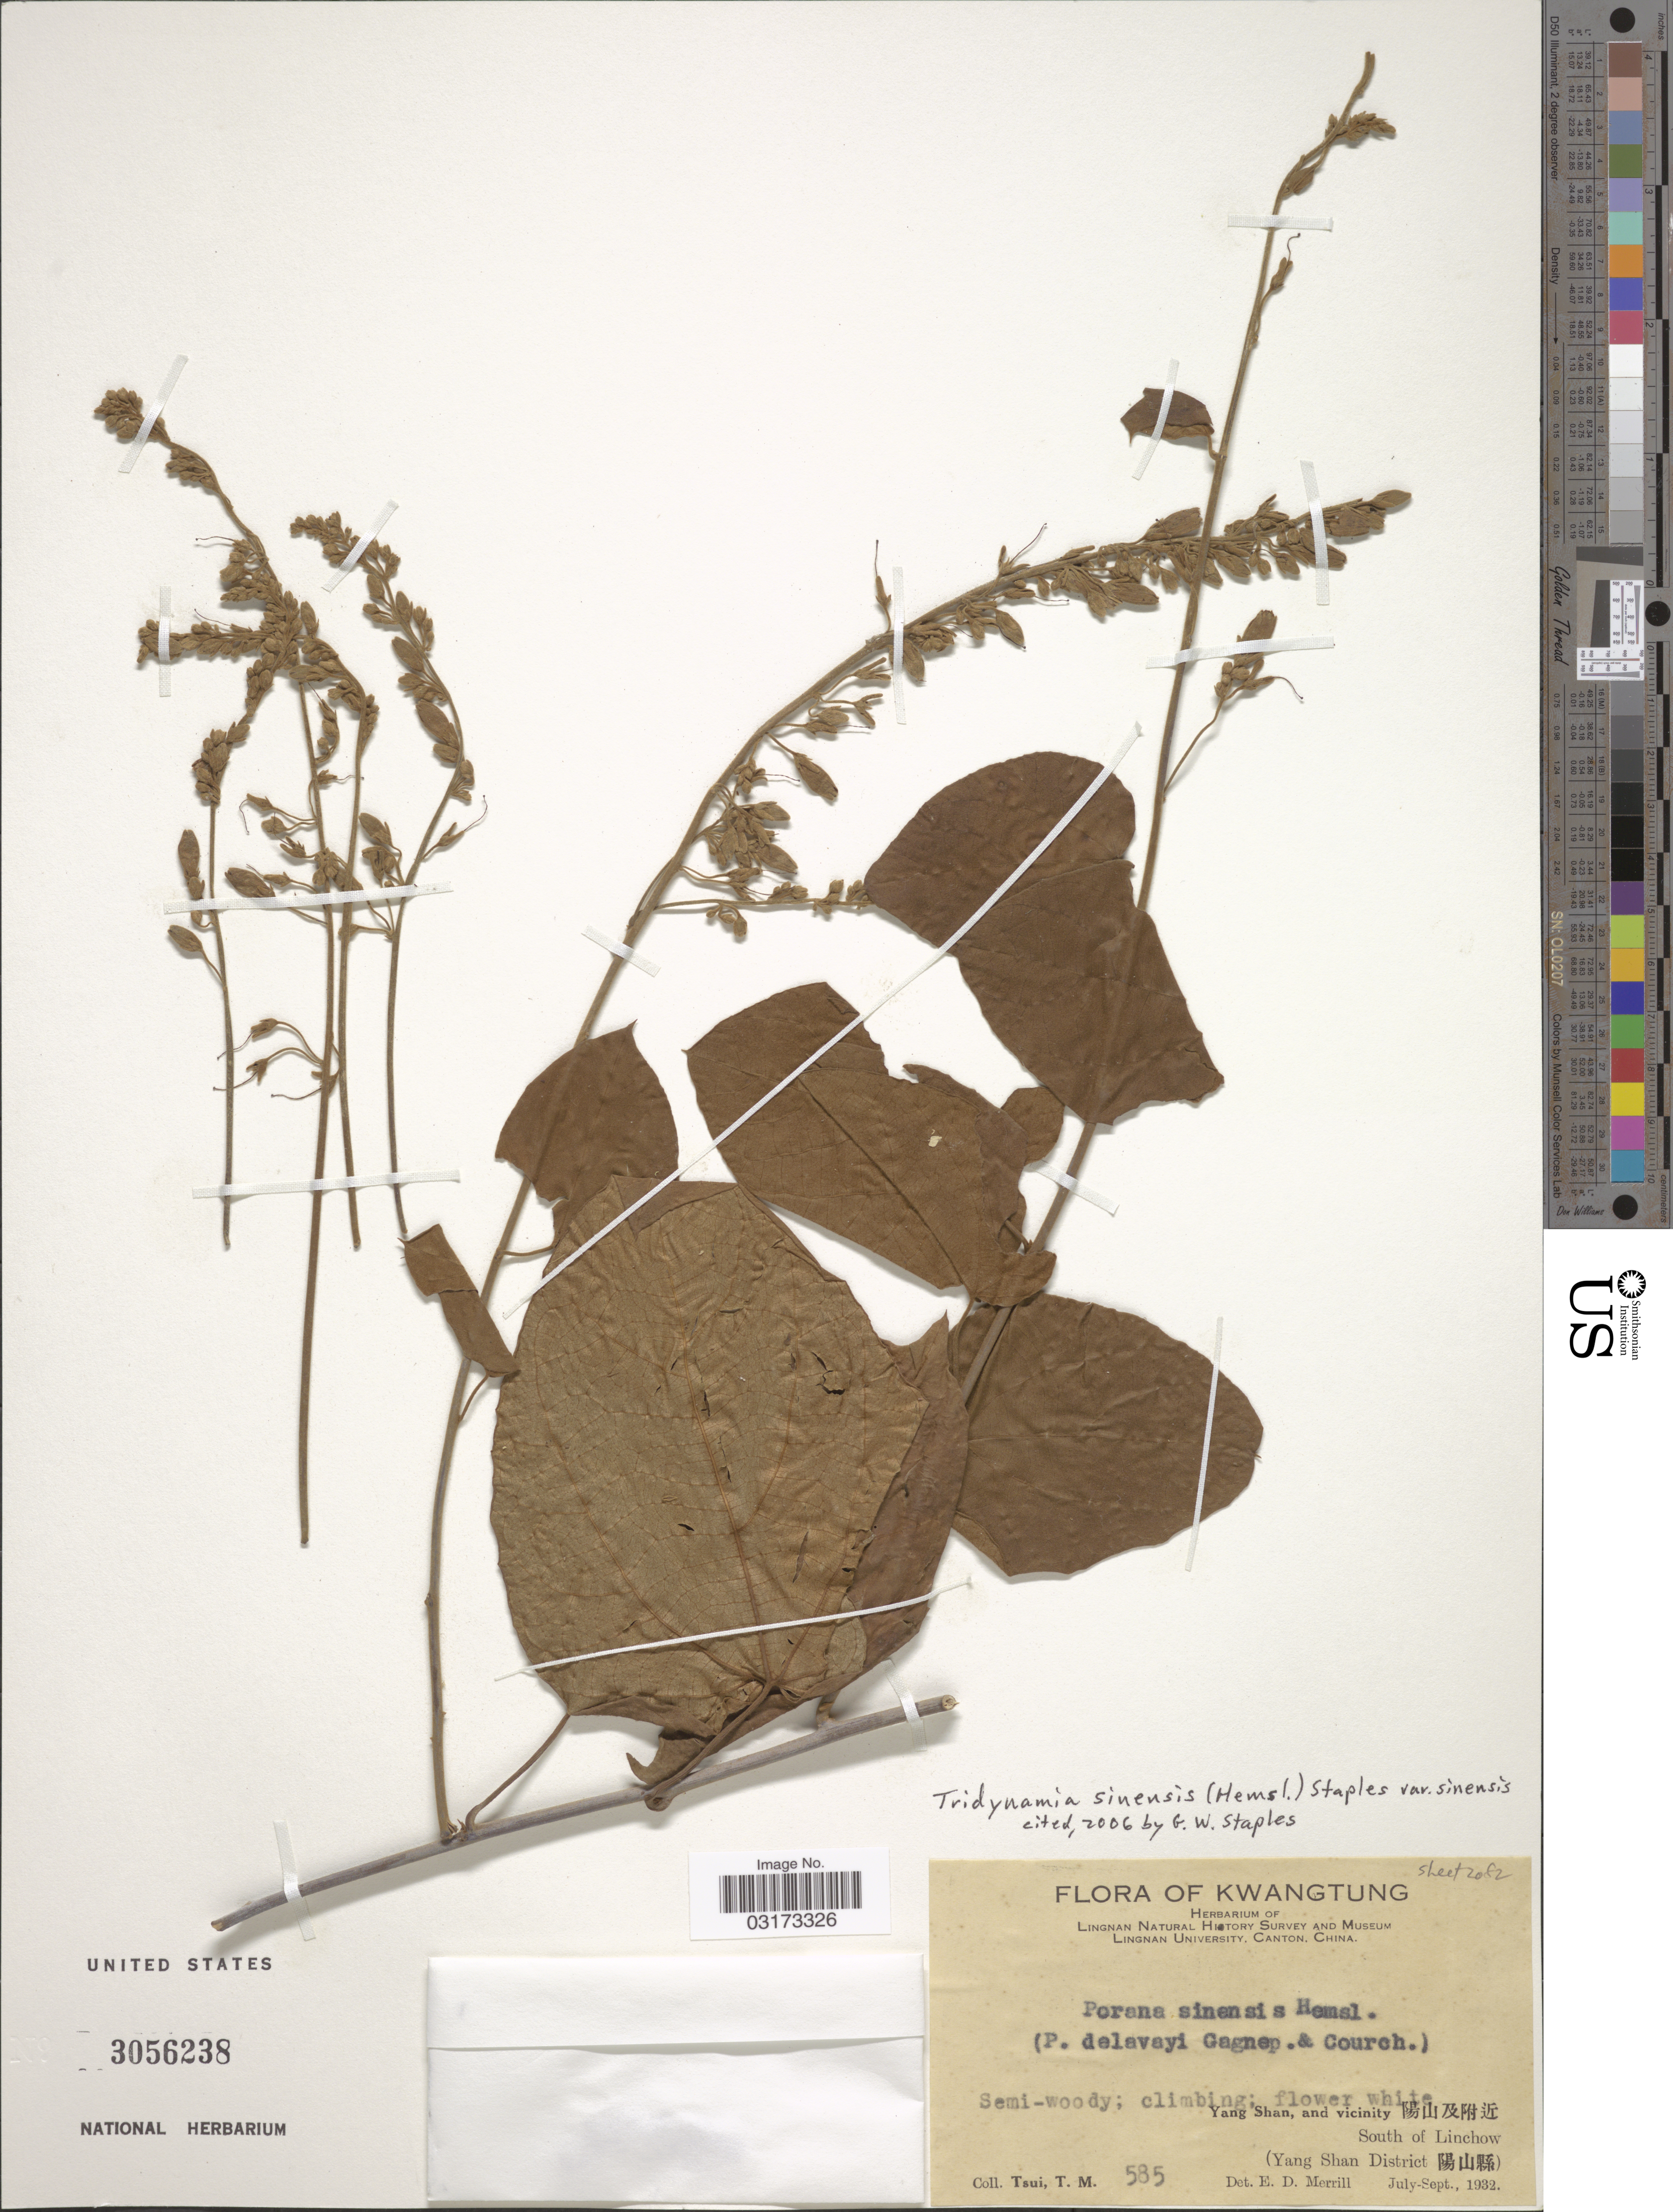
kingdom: Plantae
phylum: Tracheophyta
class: Magnoliopsida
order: Solanales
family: Convolvulaceae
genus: Tridynamia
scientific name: Tridynamia sinensis var. sinensis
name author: (Hemsl.) Staples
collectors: T. Tsui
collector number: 585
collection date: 1932-07/1932-09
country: China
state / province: Guangdong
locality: Kwatung.Yang Shan, and vicinity South of Linchow (Yang Shan District).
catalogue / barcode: US 3056238